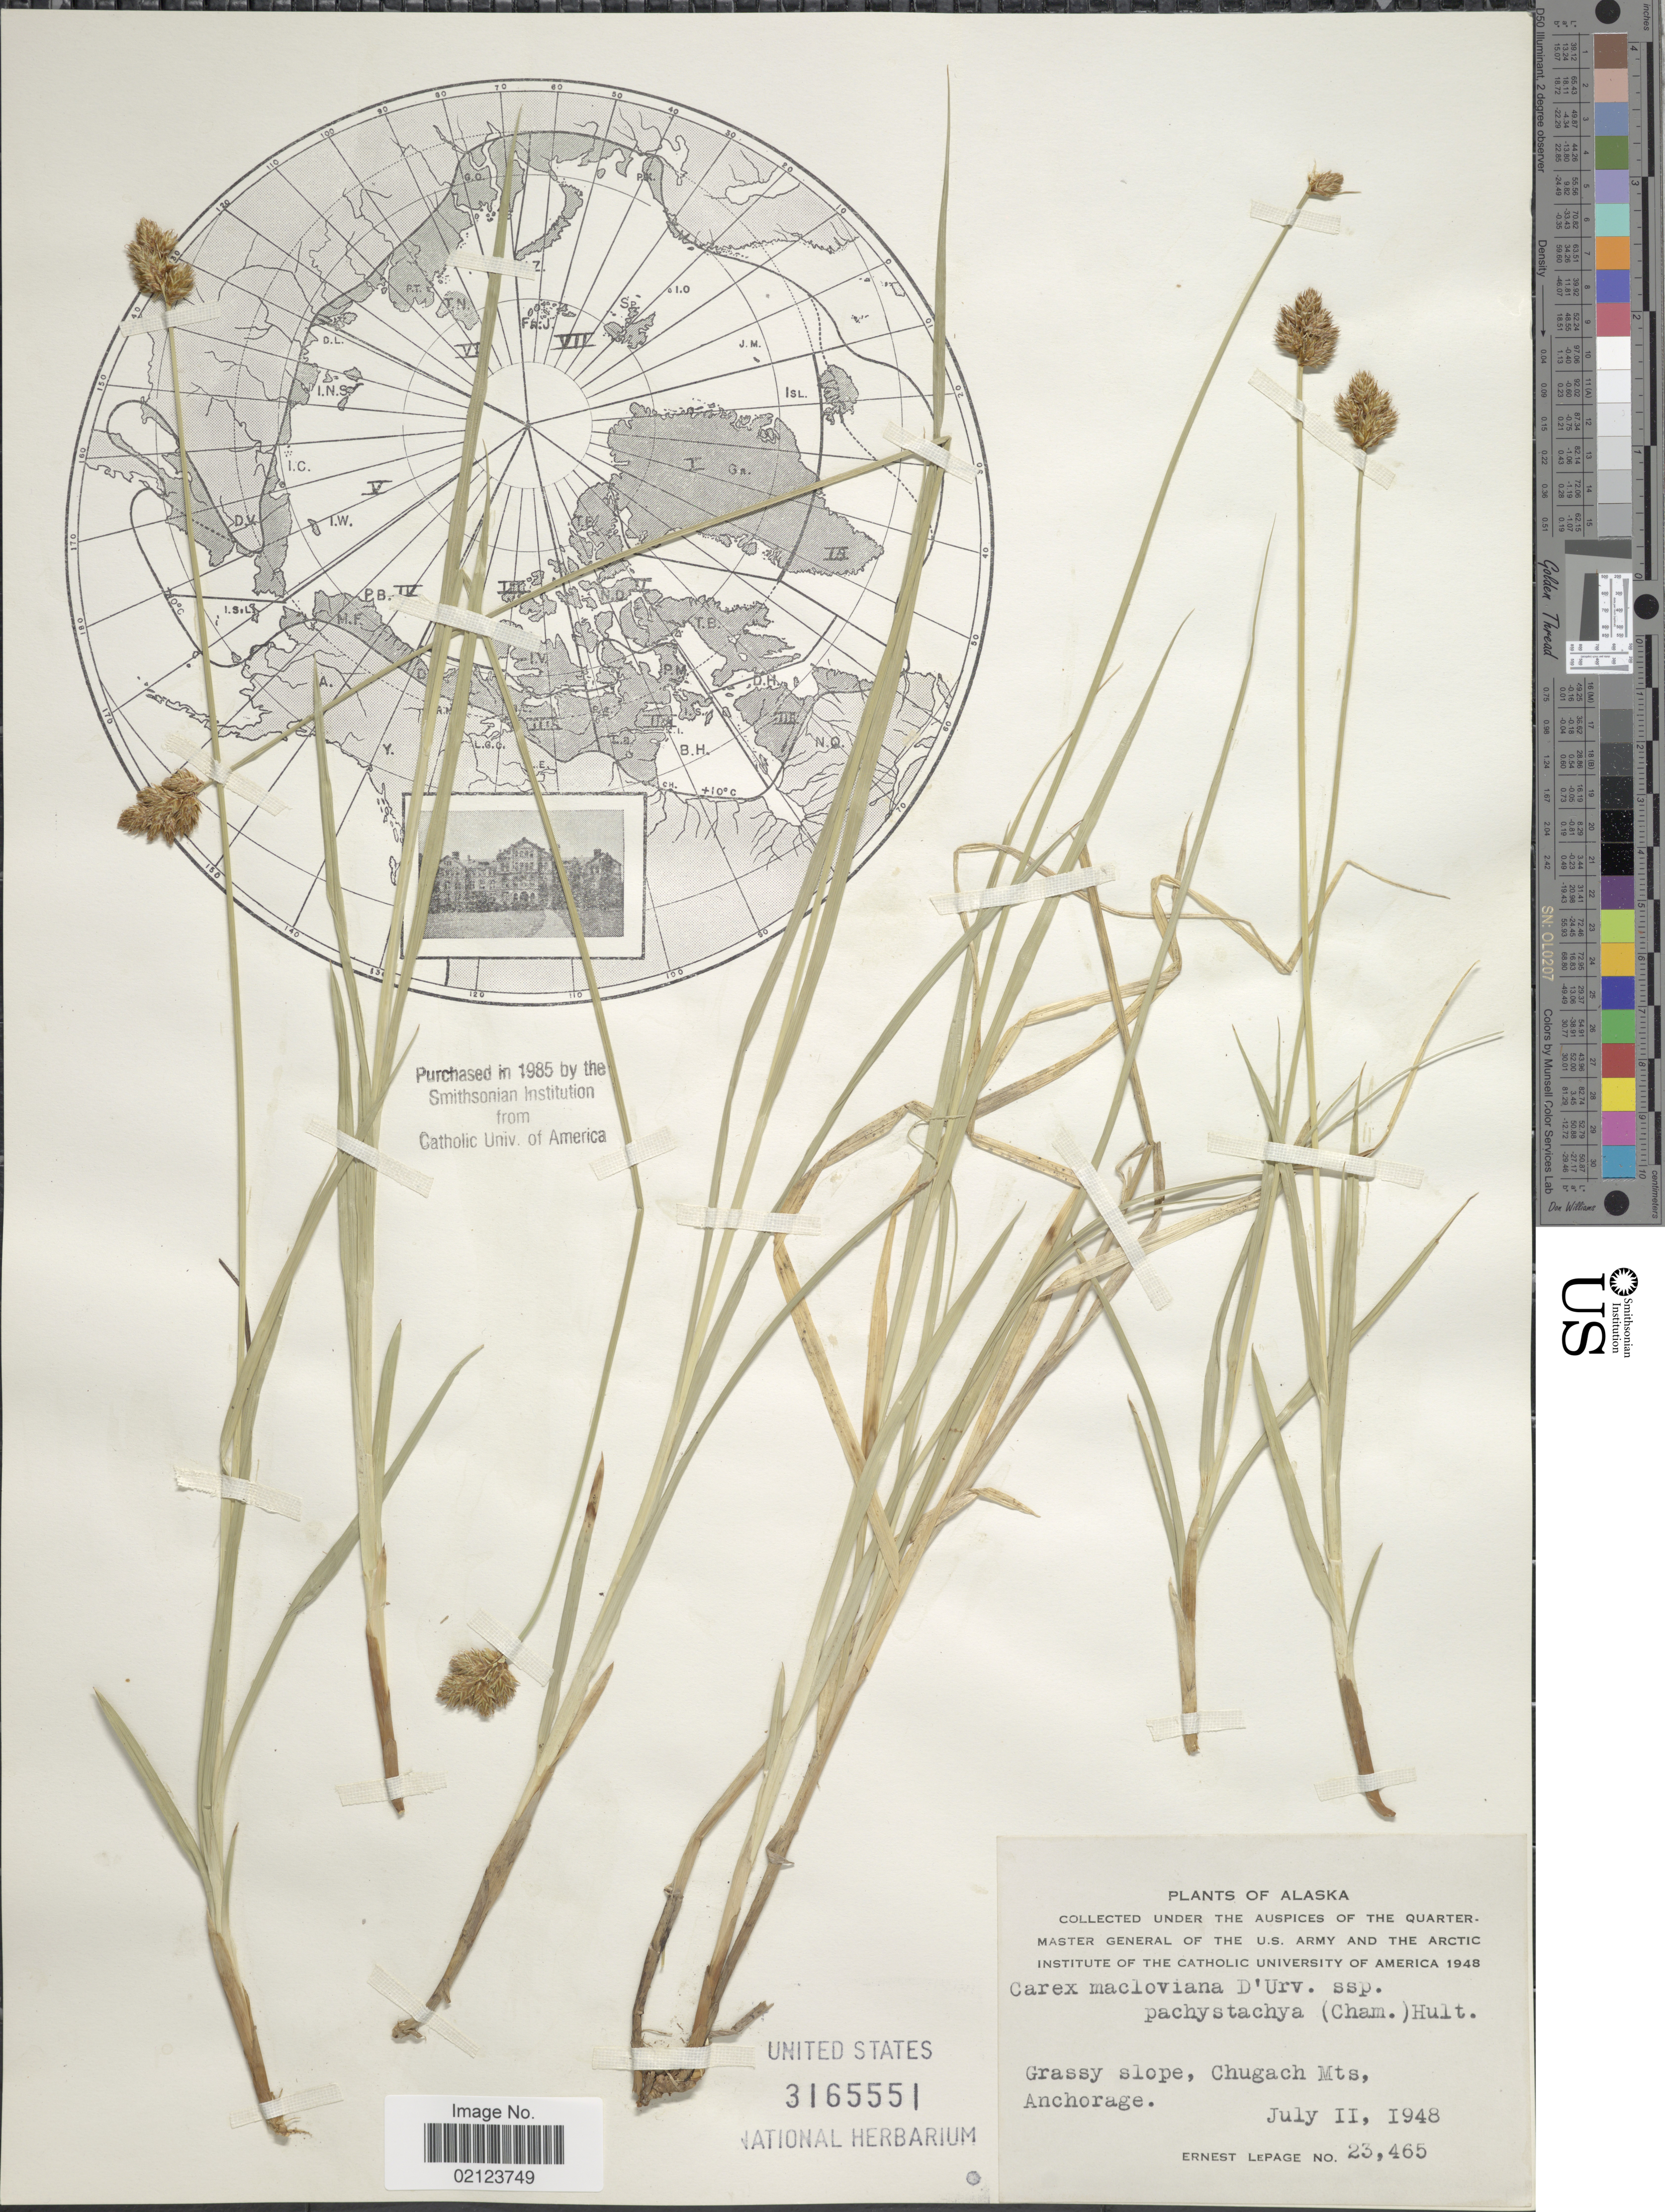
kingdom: Plantae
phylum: Tracheophyta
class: Liliopsida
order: Poales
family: Cyperaceae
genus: Carex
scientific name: Carex macloviana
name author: d'Urv.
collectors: E. Lepage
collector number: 23465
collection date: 1948-07-11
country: United States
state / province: Alaska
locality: Grassy slope, Chugah Mts,. Anchorage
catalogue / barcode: US 3165551